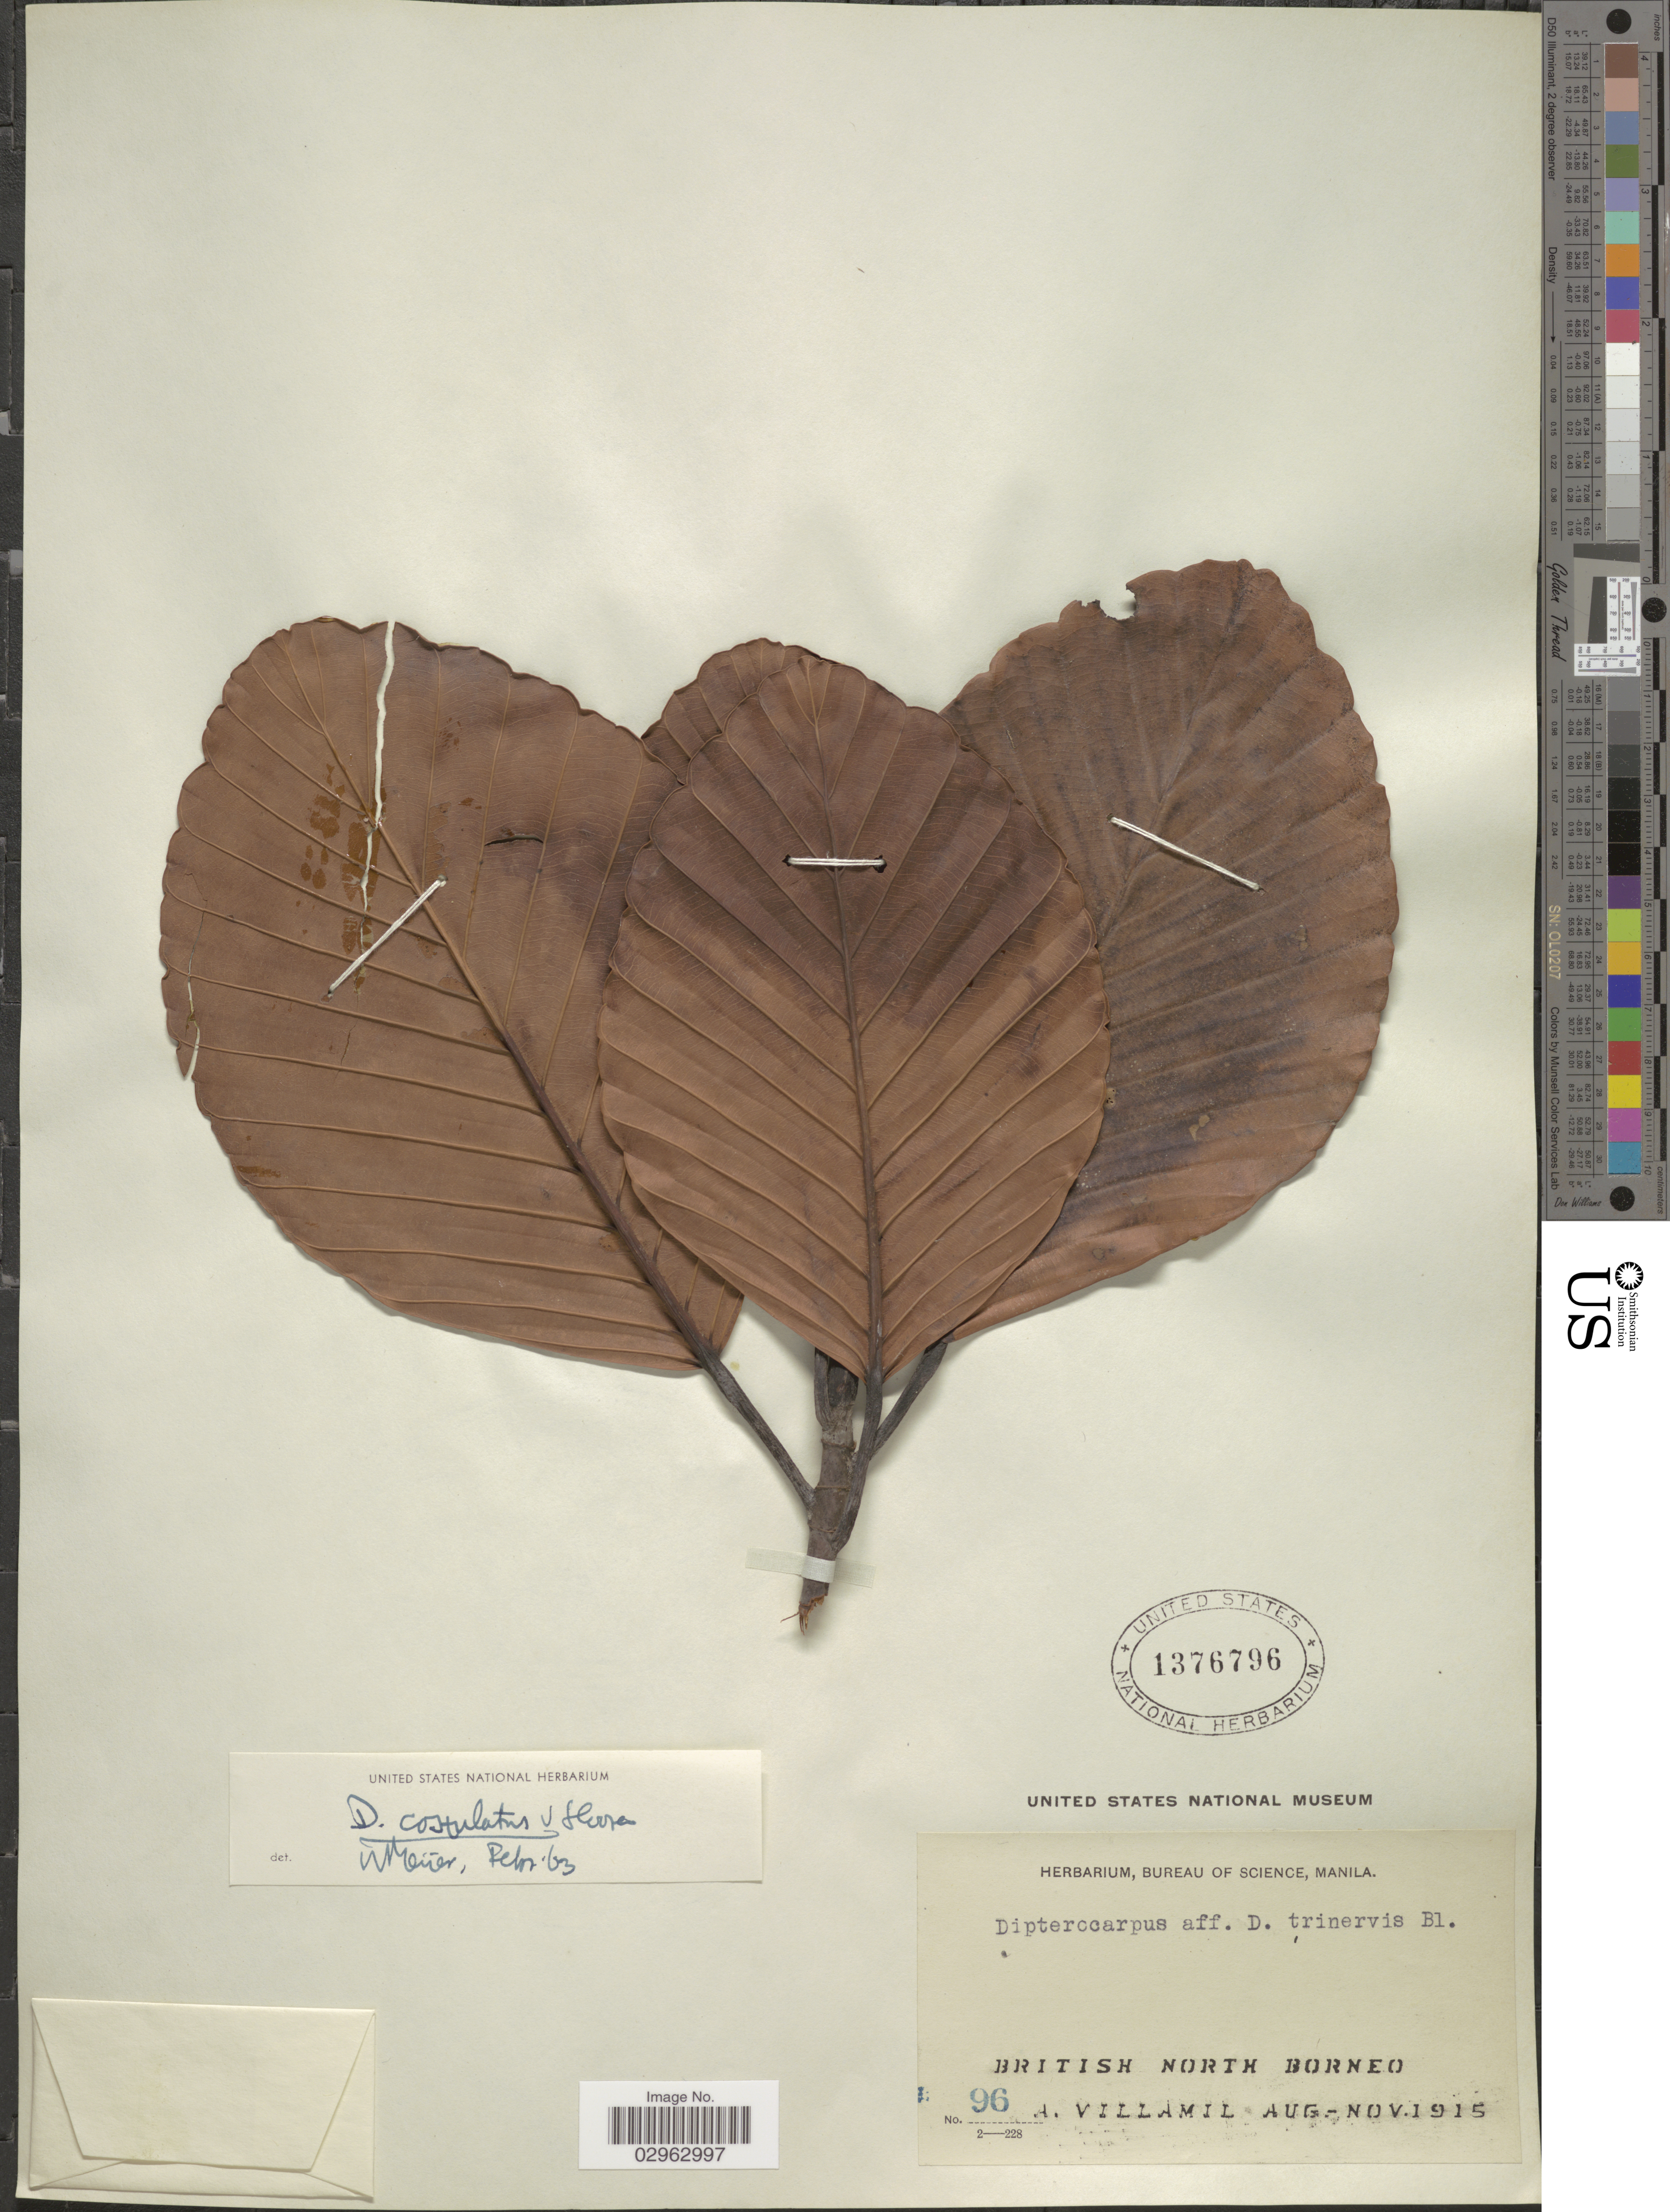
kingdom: Plantae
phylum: Tracheophyta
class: Magnoliopsida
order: Malvales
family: Dipterocarpaceae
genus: Dipterocarpus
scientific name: Dipterocarpus costulatus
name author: Slooten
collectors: A. Villamil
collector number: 96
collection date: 1915-08/1915-11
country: Malaysia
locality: British North Borneo.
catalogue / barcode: US 1376796